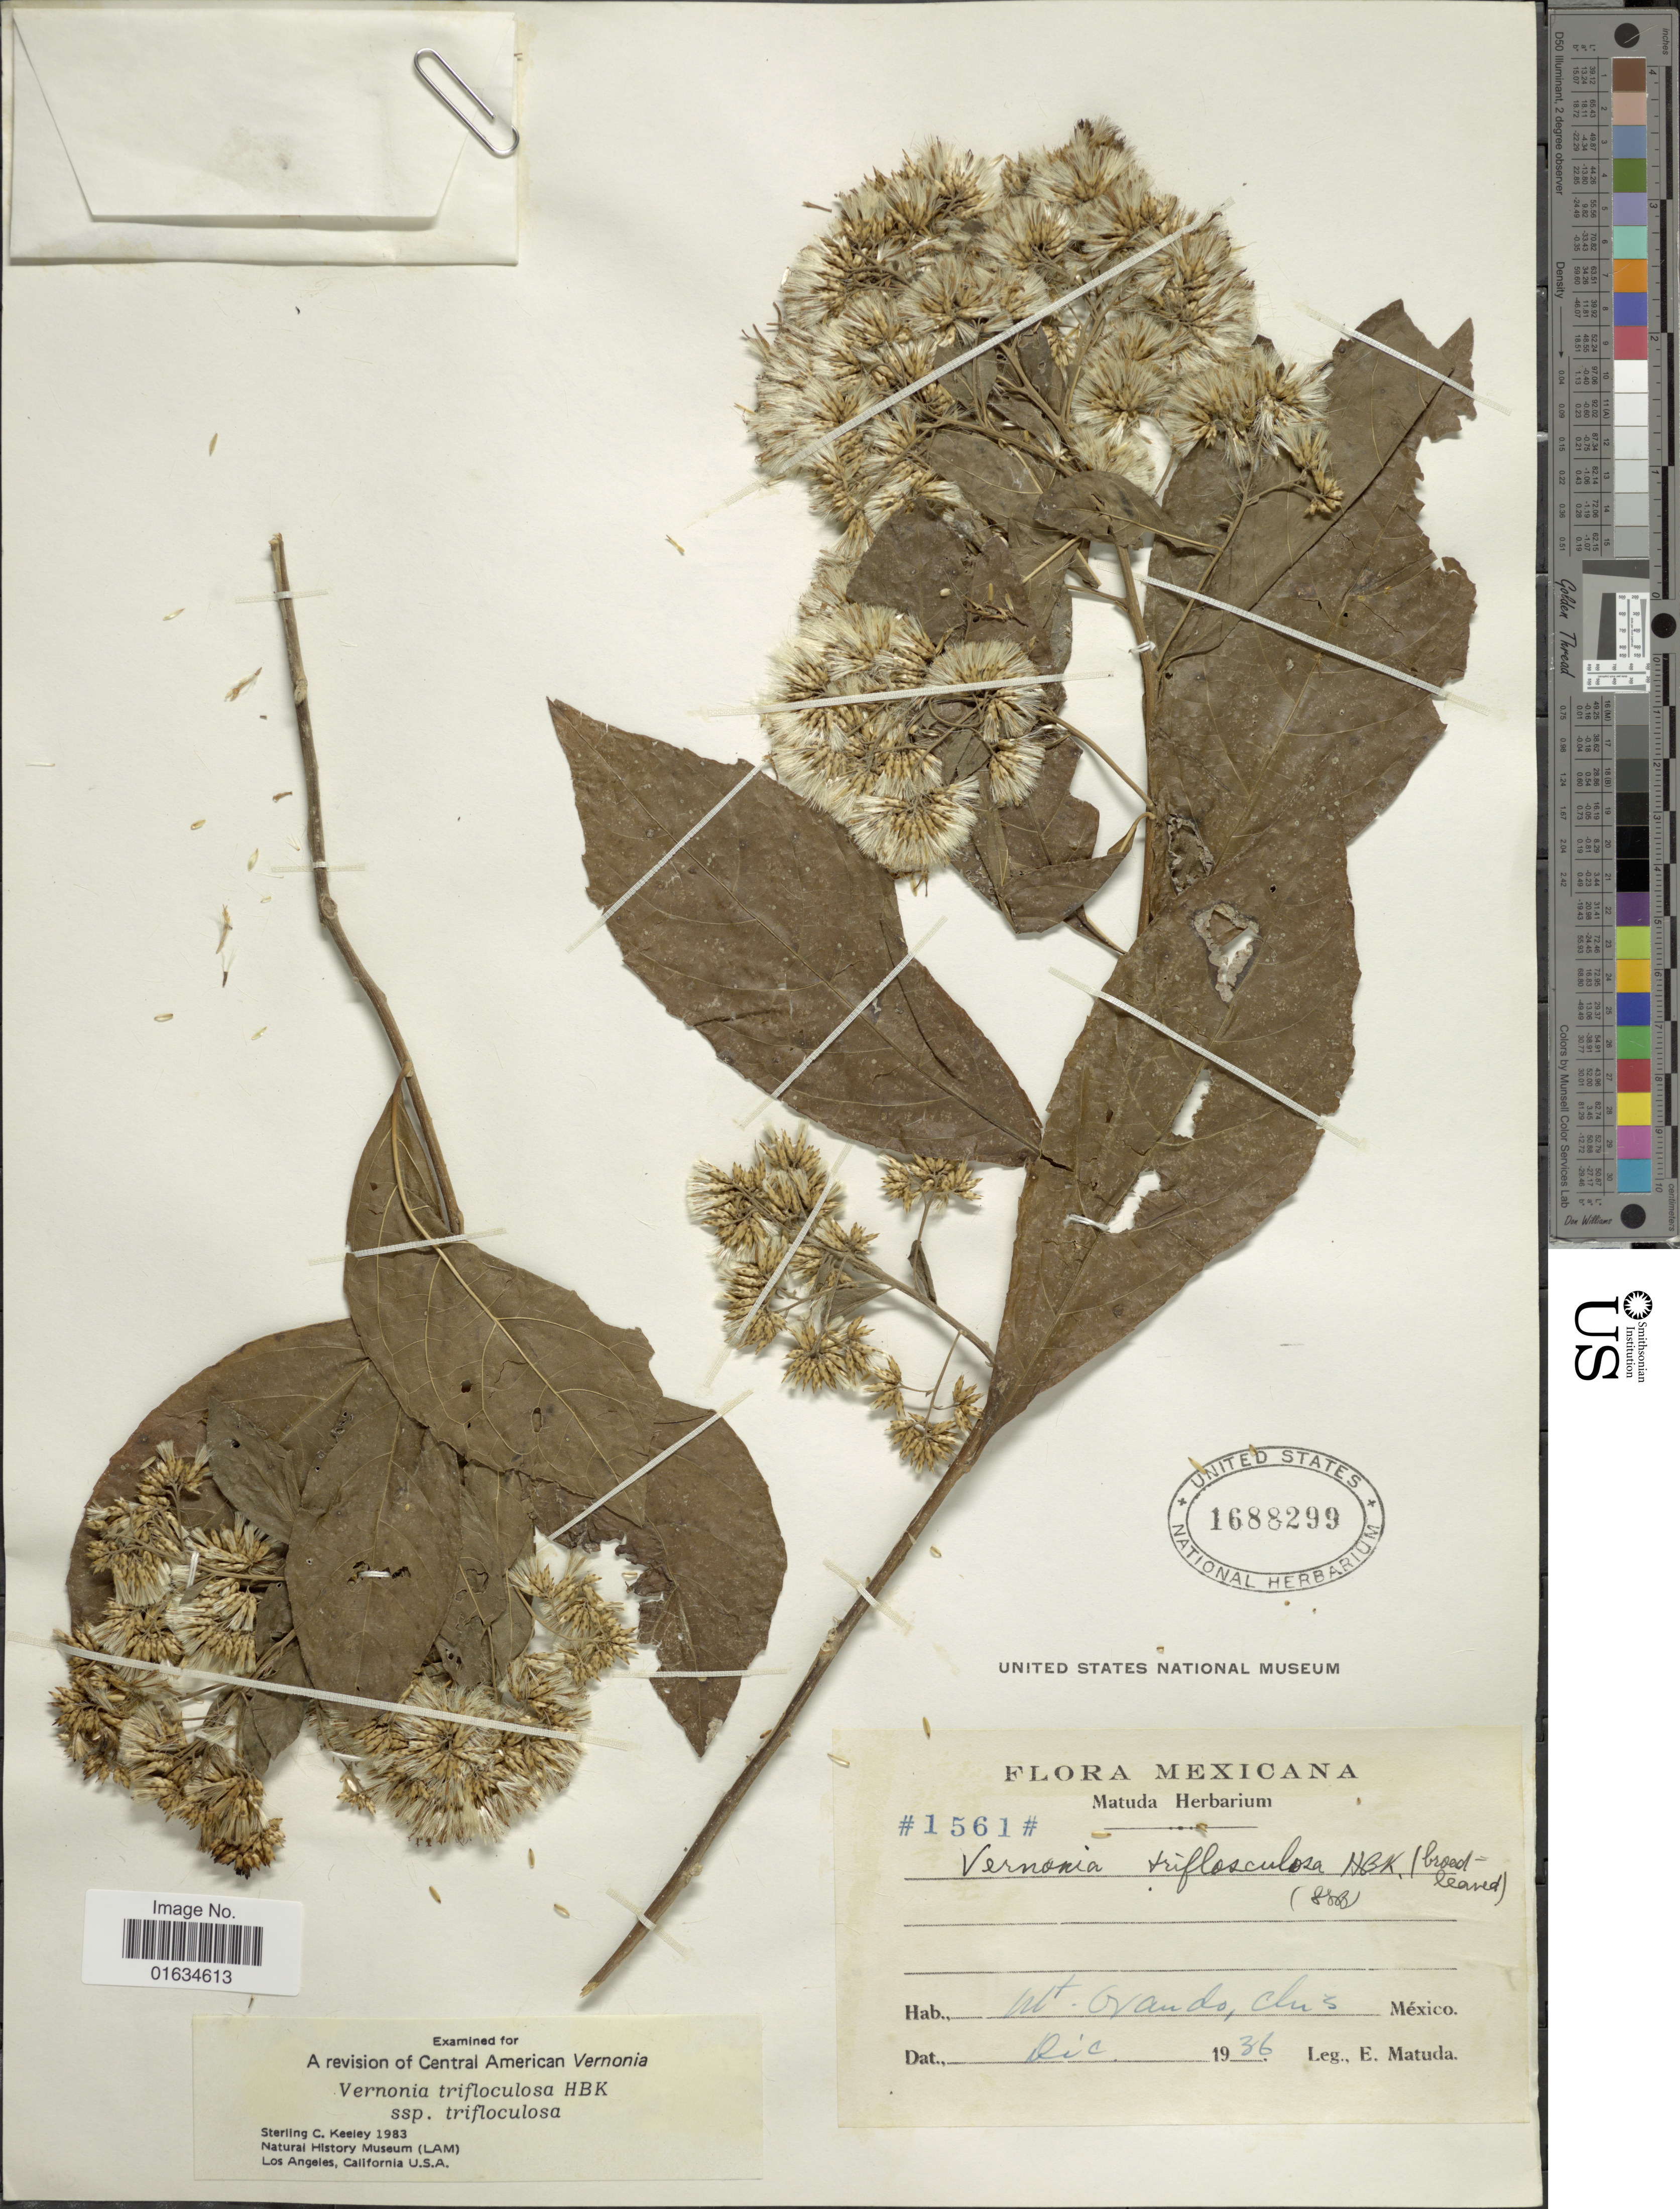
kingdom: Plantae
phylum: Tracheophyta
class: Magnoliopsida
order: Asterales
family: Asteraceae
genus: Eremosis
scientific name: Eremosis triflosculosa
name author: (Kunth) Gleason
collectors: E. Matuda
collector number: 1561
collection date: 1936-12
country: Mexico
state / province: Chiapas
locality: Mt. Orando, Chis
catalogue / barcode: US 1688299